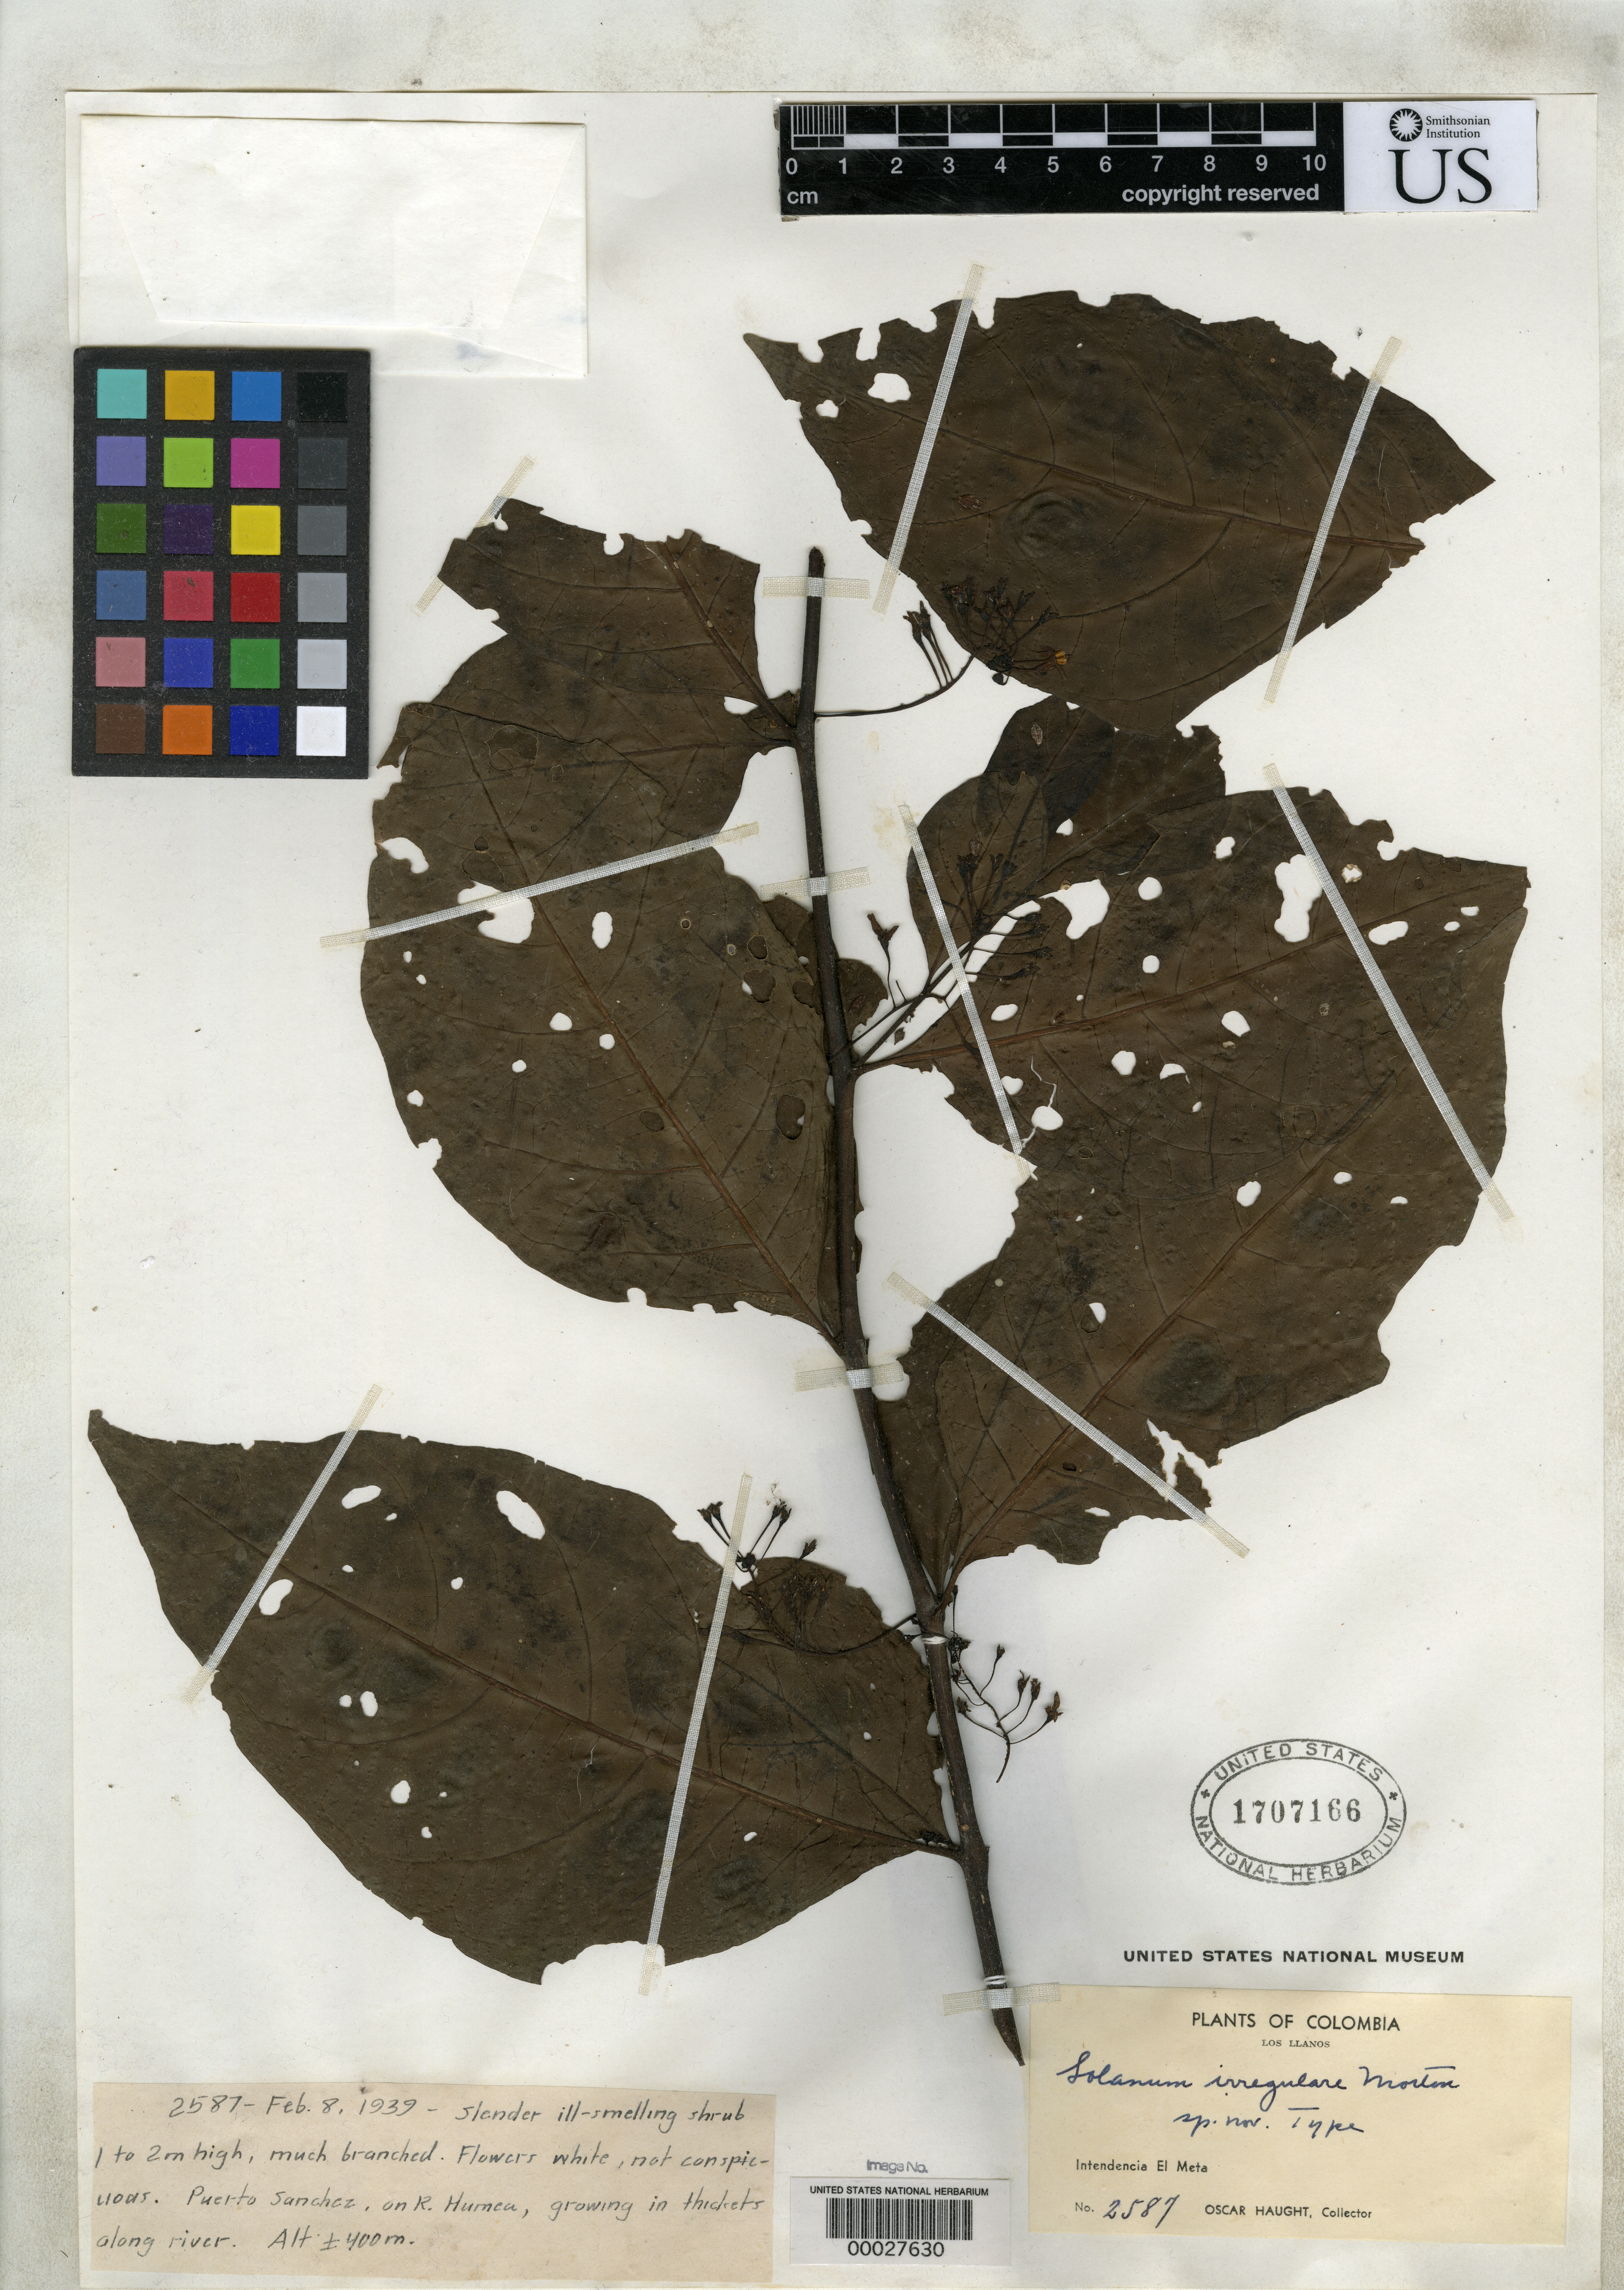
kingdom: Plantae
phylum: Tracheophyta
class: Magnoliopsida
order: Solanales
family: Solanaceae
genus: Solanum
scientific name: Solanum irregulare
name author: C.V. Morton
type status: Holotype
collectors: O. L. Haught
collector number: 2587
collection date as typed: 08 Feb 1939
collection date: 1939-02-08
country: Colombia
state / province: Meta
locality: Los Llanos.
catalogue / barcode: US 1707166